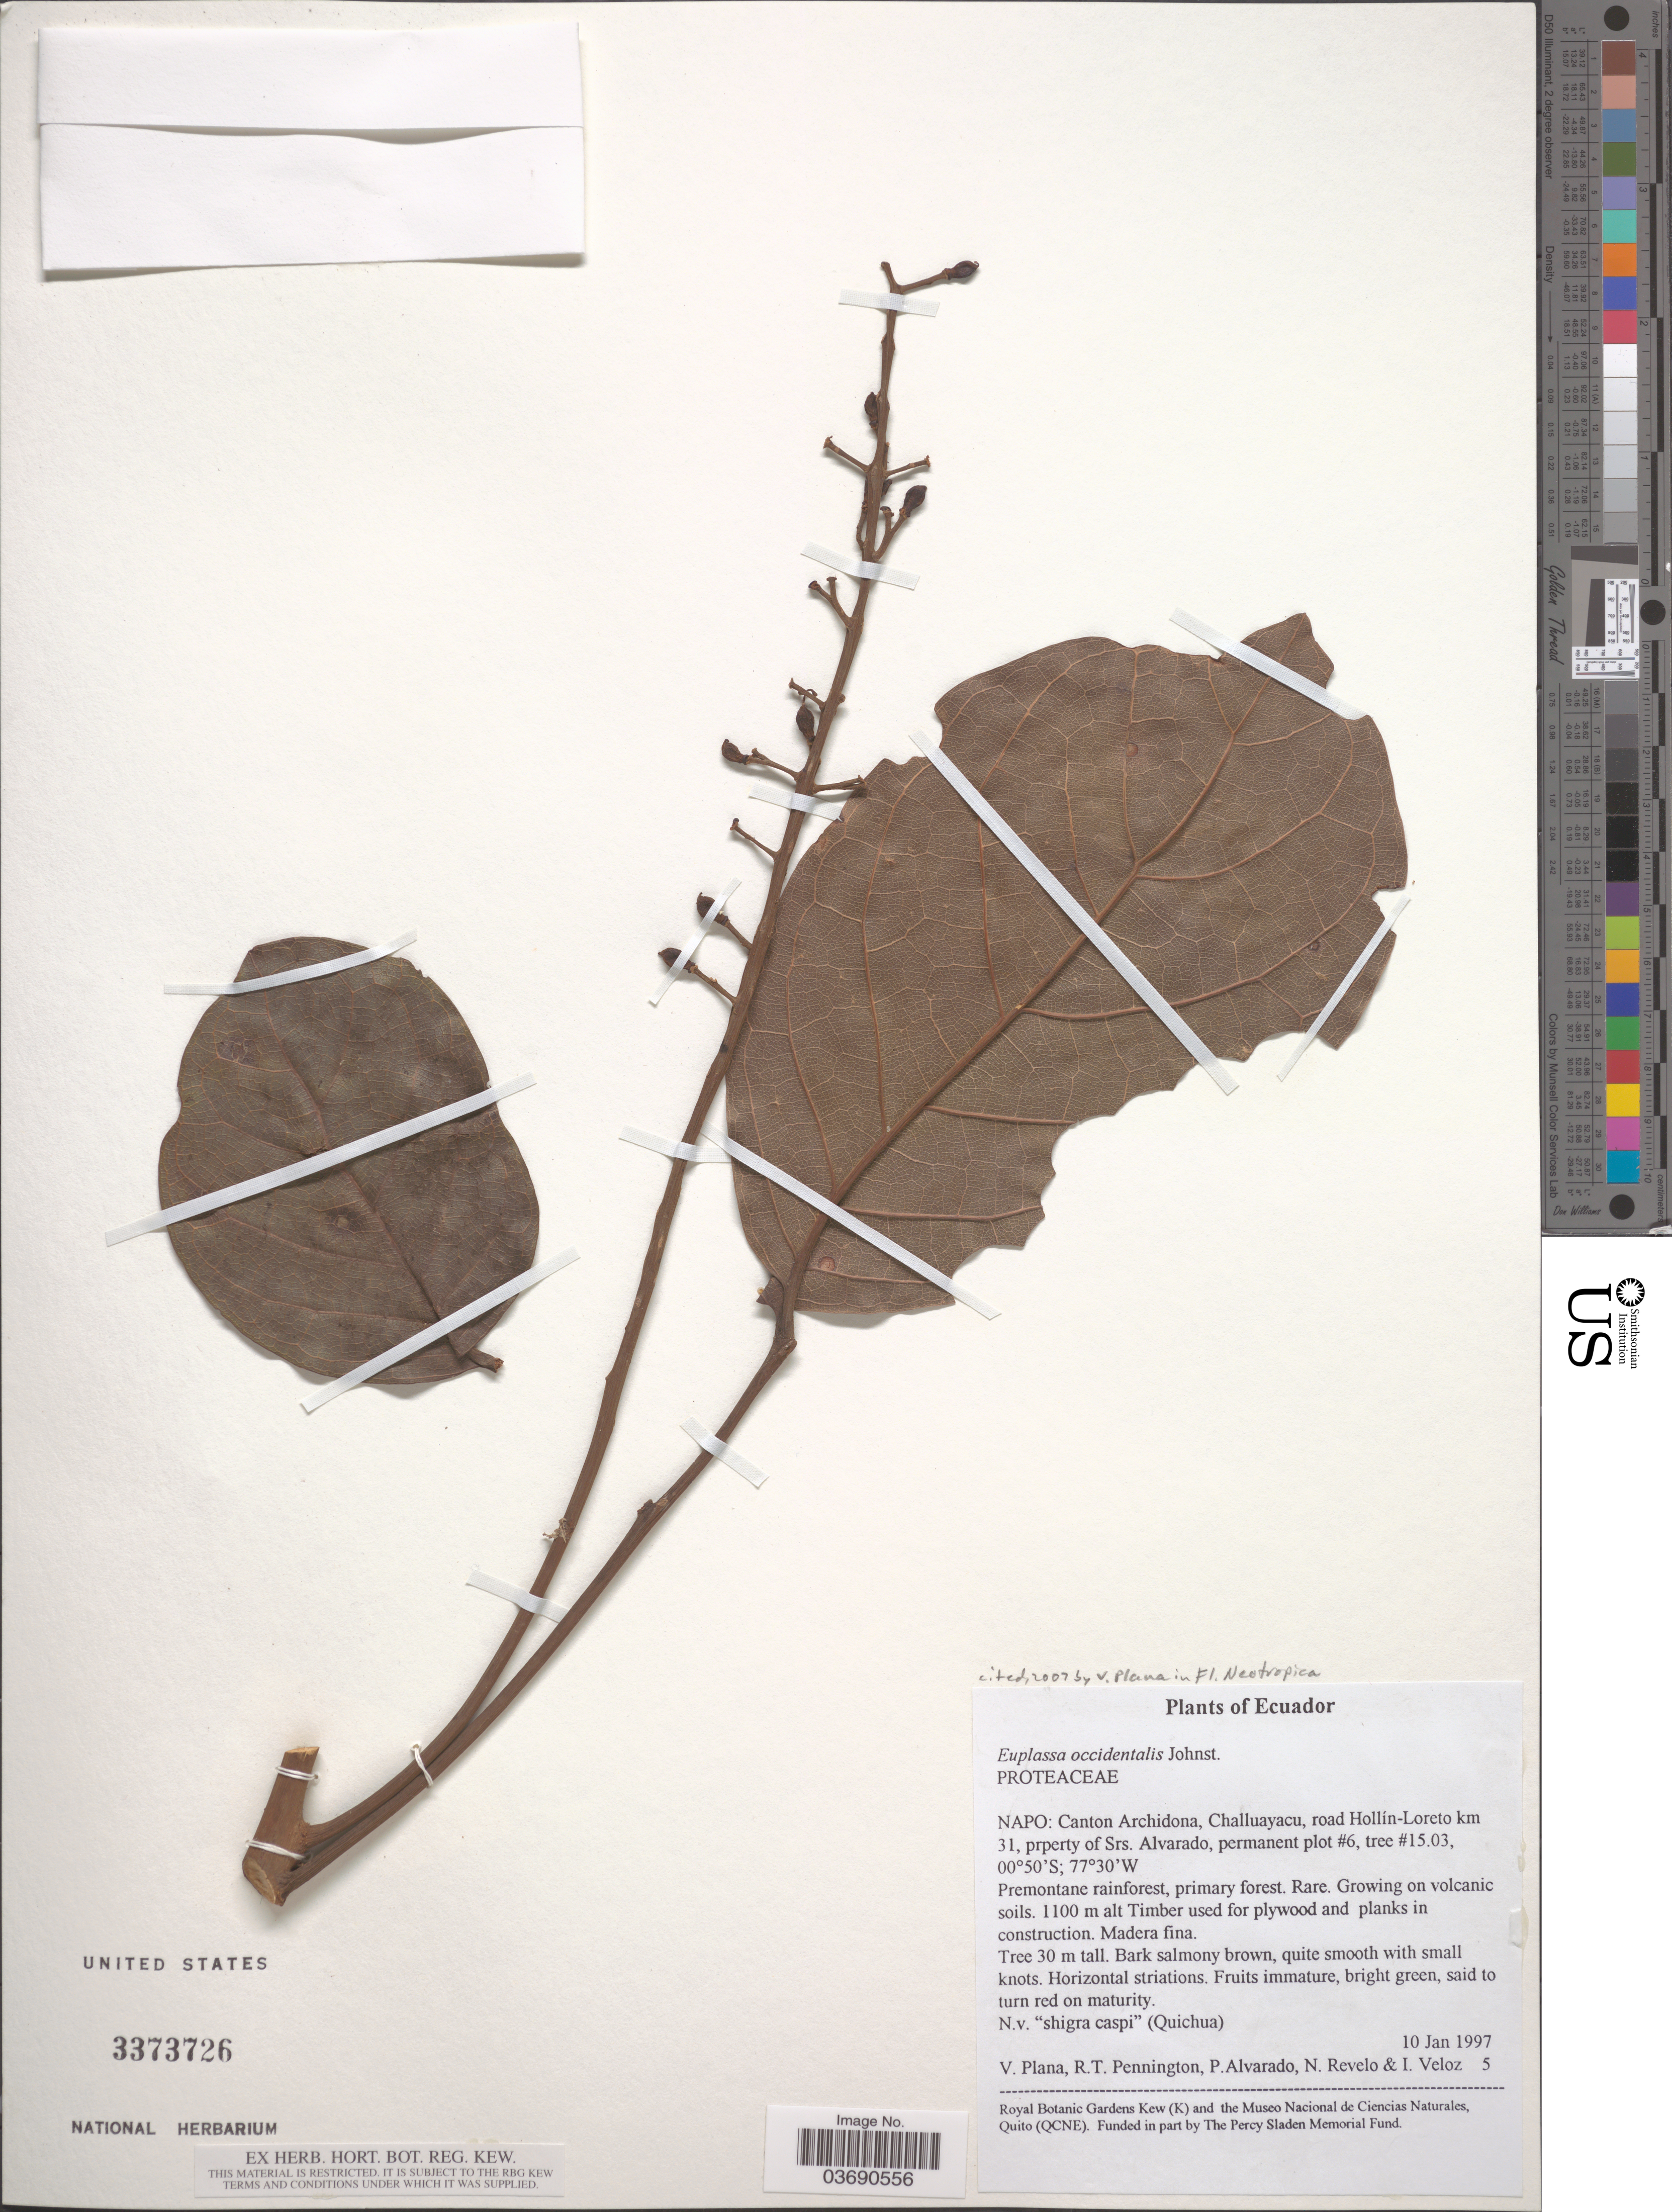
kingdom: Plantae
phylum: Tracheophyta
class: Magnoliopsida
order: Proteales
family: Proteaceae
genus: Euplassa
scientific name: Euplassa occidentalis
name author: I.M. Johnst.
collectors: V. Plana, R. T. Pennington, P. Alvarado, N. Revelo & I. Veloz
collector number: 5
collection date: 1997-01-10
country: Ecuador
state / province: Napo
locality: Canton Archidona, Challuayacu, road Hollín-Loreto km 31, prperty of Srs. Alvarado, permanent plot #6, tree #15.03.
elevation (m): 1100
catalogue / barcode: US 3373726